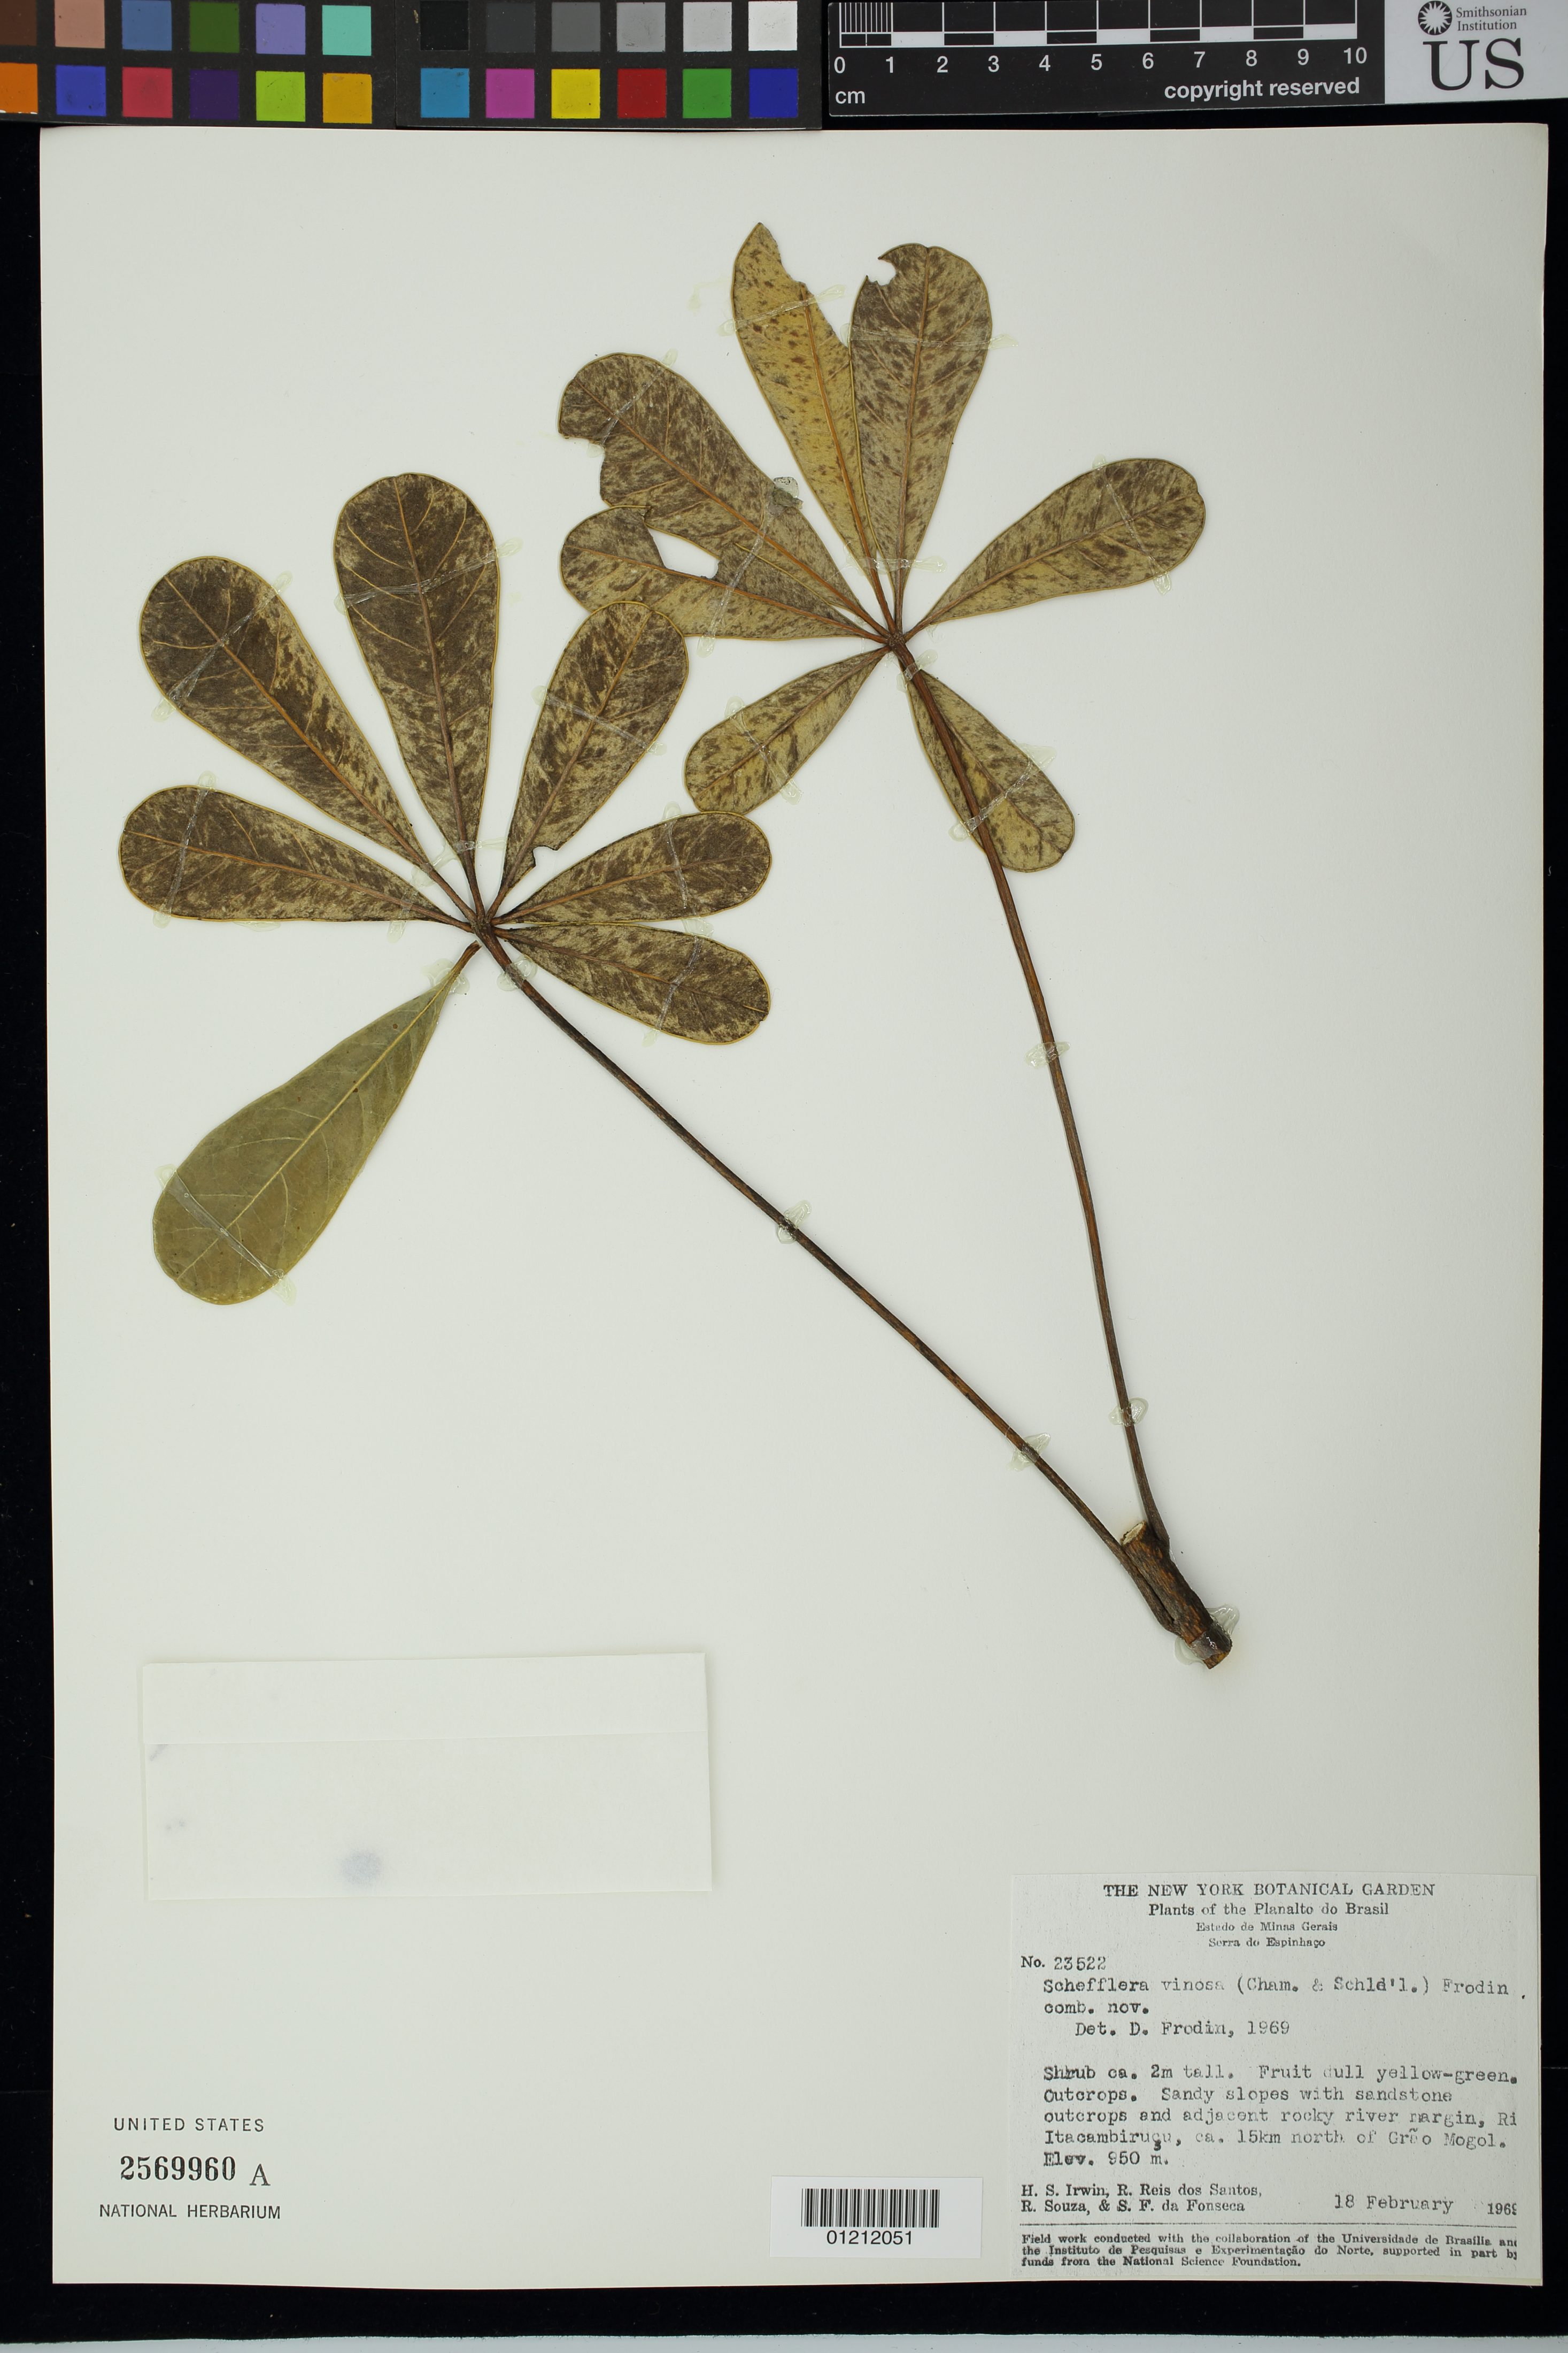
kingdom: Plantae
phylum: Tracheophyta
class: Magnoliopsida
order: Apiales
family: Araliaceae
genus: Schefflera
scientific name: Schefflera vinosa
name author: (Cham. & Schltdl.) Frodin & Fiaschi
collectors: H. Irwin, R. Reis dos Santos, R. Souza & S. G. Fonsêca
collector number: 23522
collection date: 1969-02-18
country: Brazil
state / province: Minas Gerais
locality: Serra do Espinhaco: Sandy slopes with sandstone outcrops and adjacent rocky river margin, Rio Itacambirutu, circa 15 km north of Grão Mogol.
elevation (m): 950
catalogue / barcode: US 2569960A